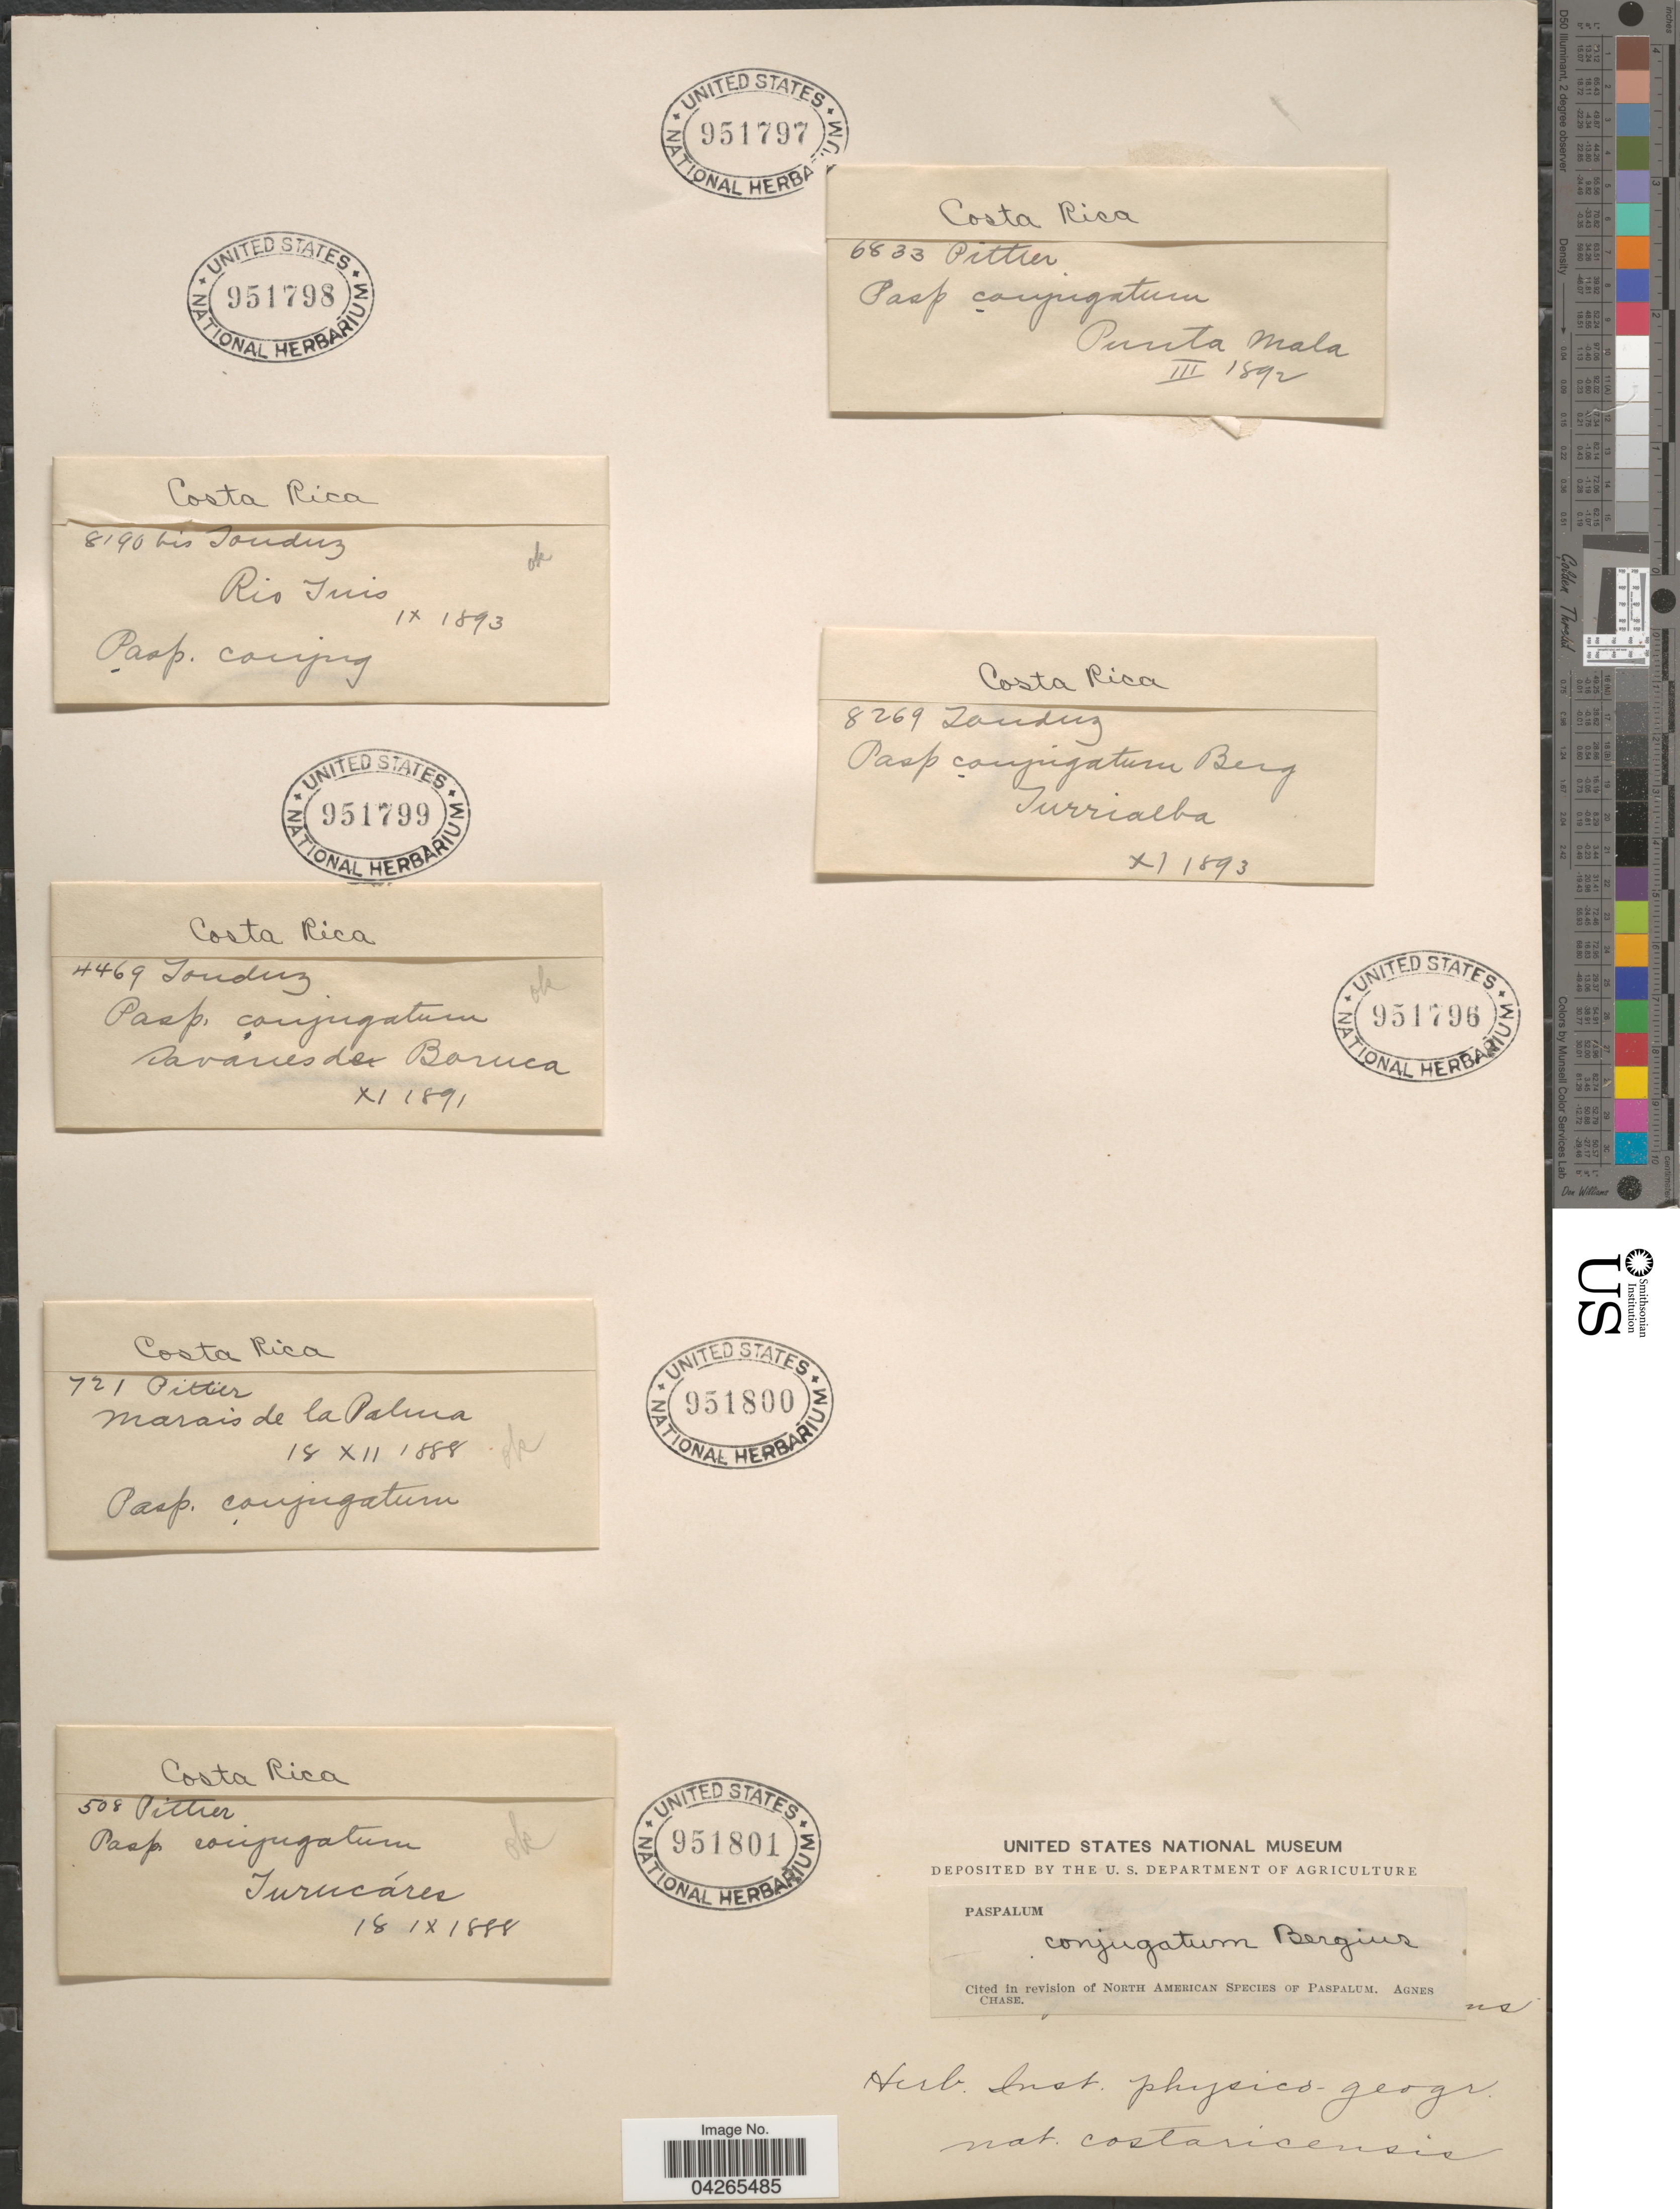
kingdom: Plantae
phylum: Tracheophyta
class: Liliopsida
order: Poales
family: Poaceae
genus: Paspalum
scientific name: Paspalum conjugatum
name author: P.J. Bergius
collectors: Tonduz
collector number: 8269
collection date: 1893-11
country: Costa Rica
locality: Turrialba.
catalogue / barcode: US 951796